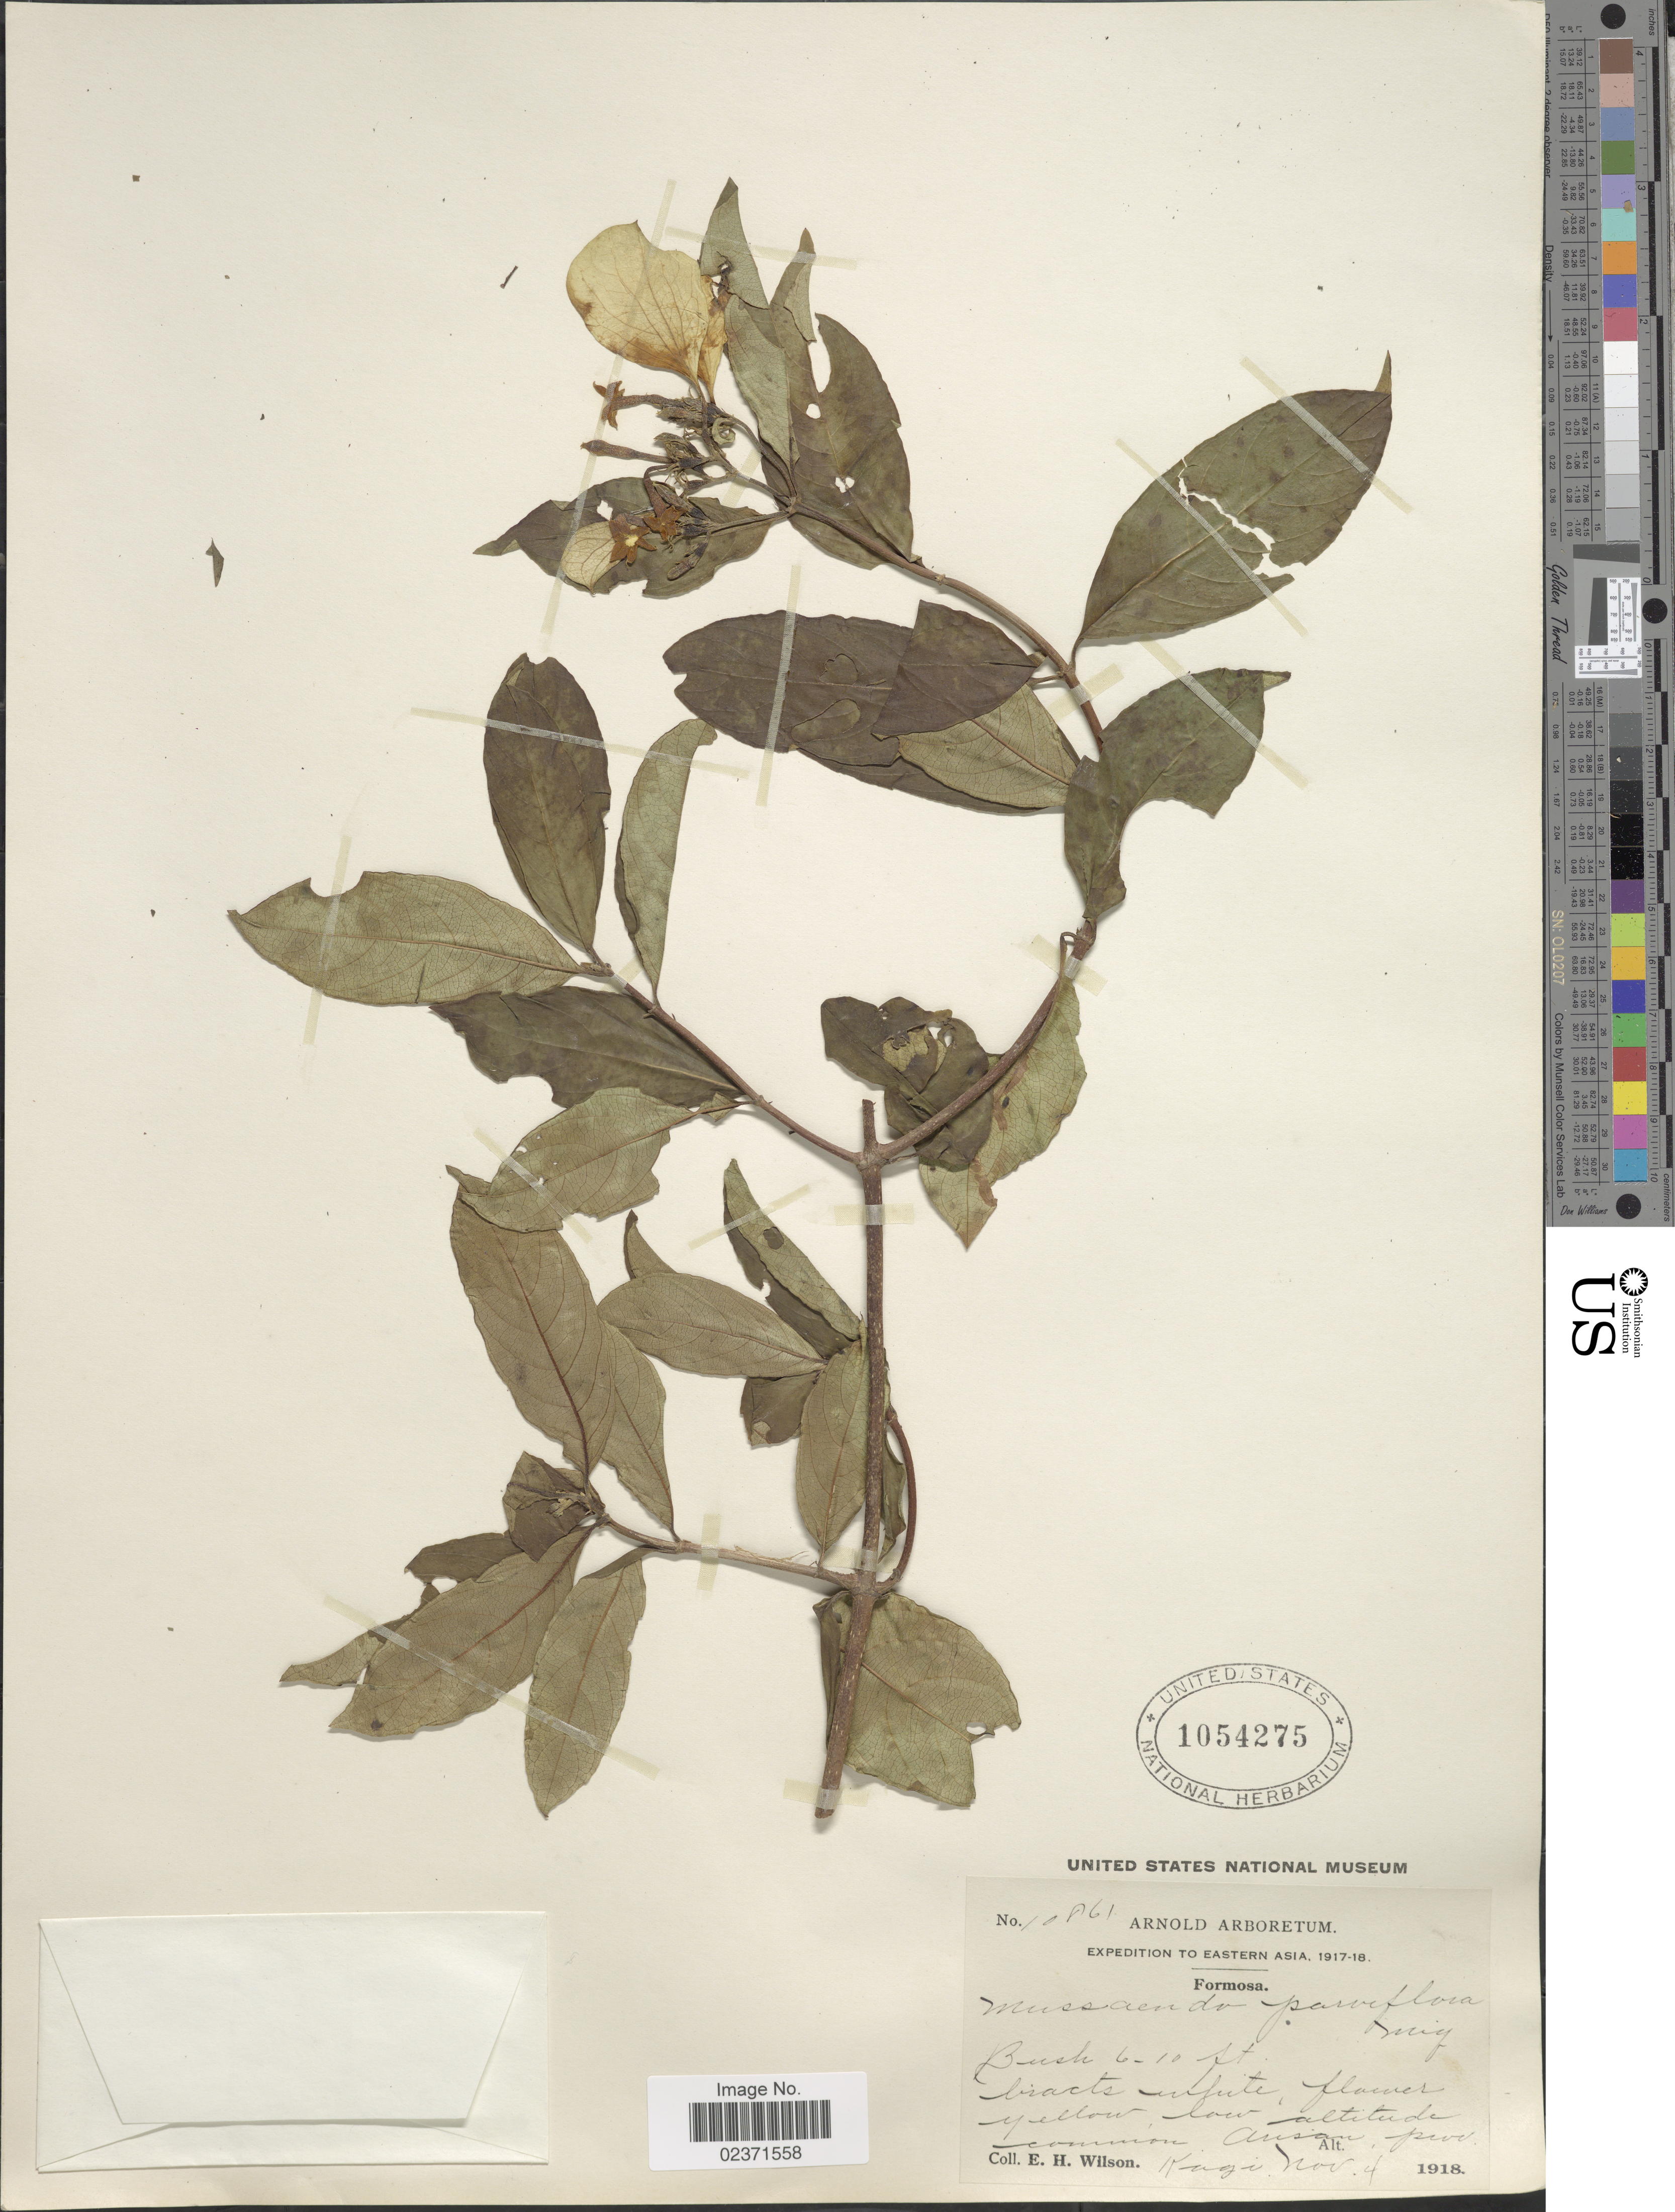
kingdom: Plantae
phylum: Tracheophyta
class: Magnoliopsida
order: Gentianales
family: Rubiaceae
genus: Mussaenda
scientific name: Mussaenda parviflora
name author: Miq.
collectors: E. Wilson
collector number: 10861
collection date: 1918-11-04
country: Taiwan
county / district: Chiayi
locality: Formosa. Arisan, Prov. Kagi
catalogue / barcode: US 1054275